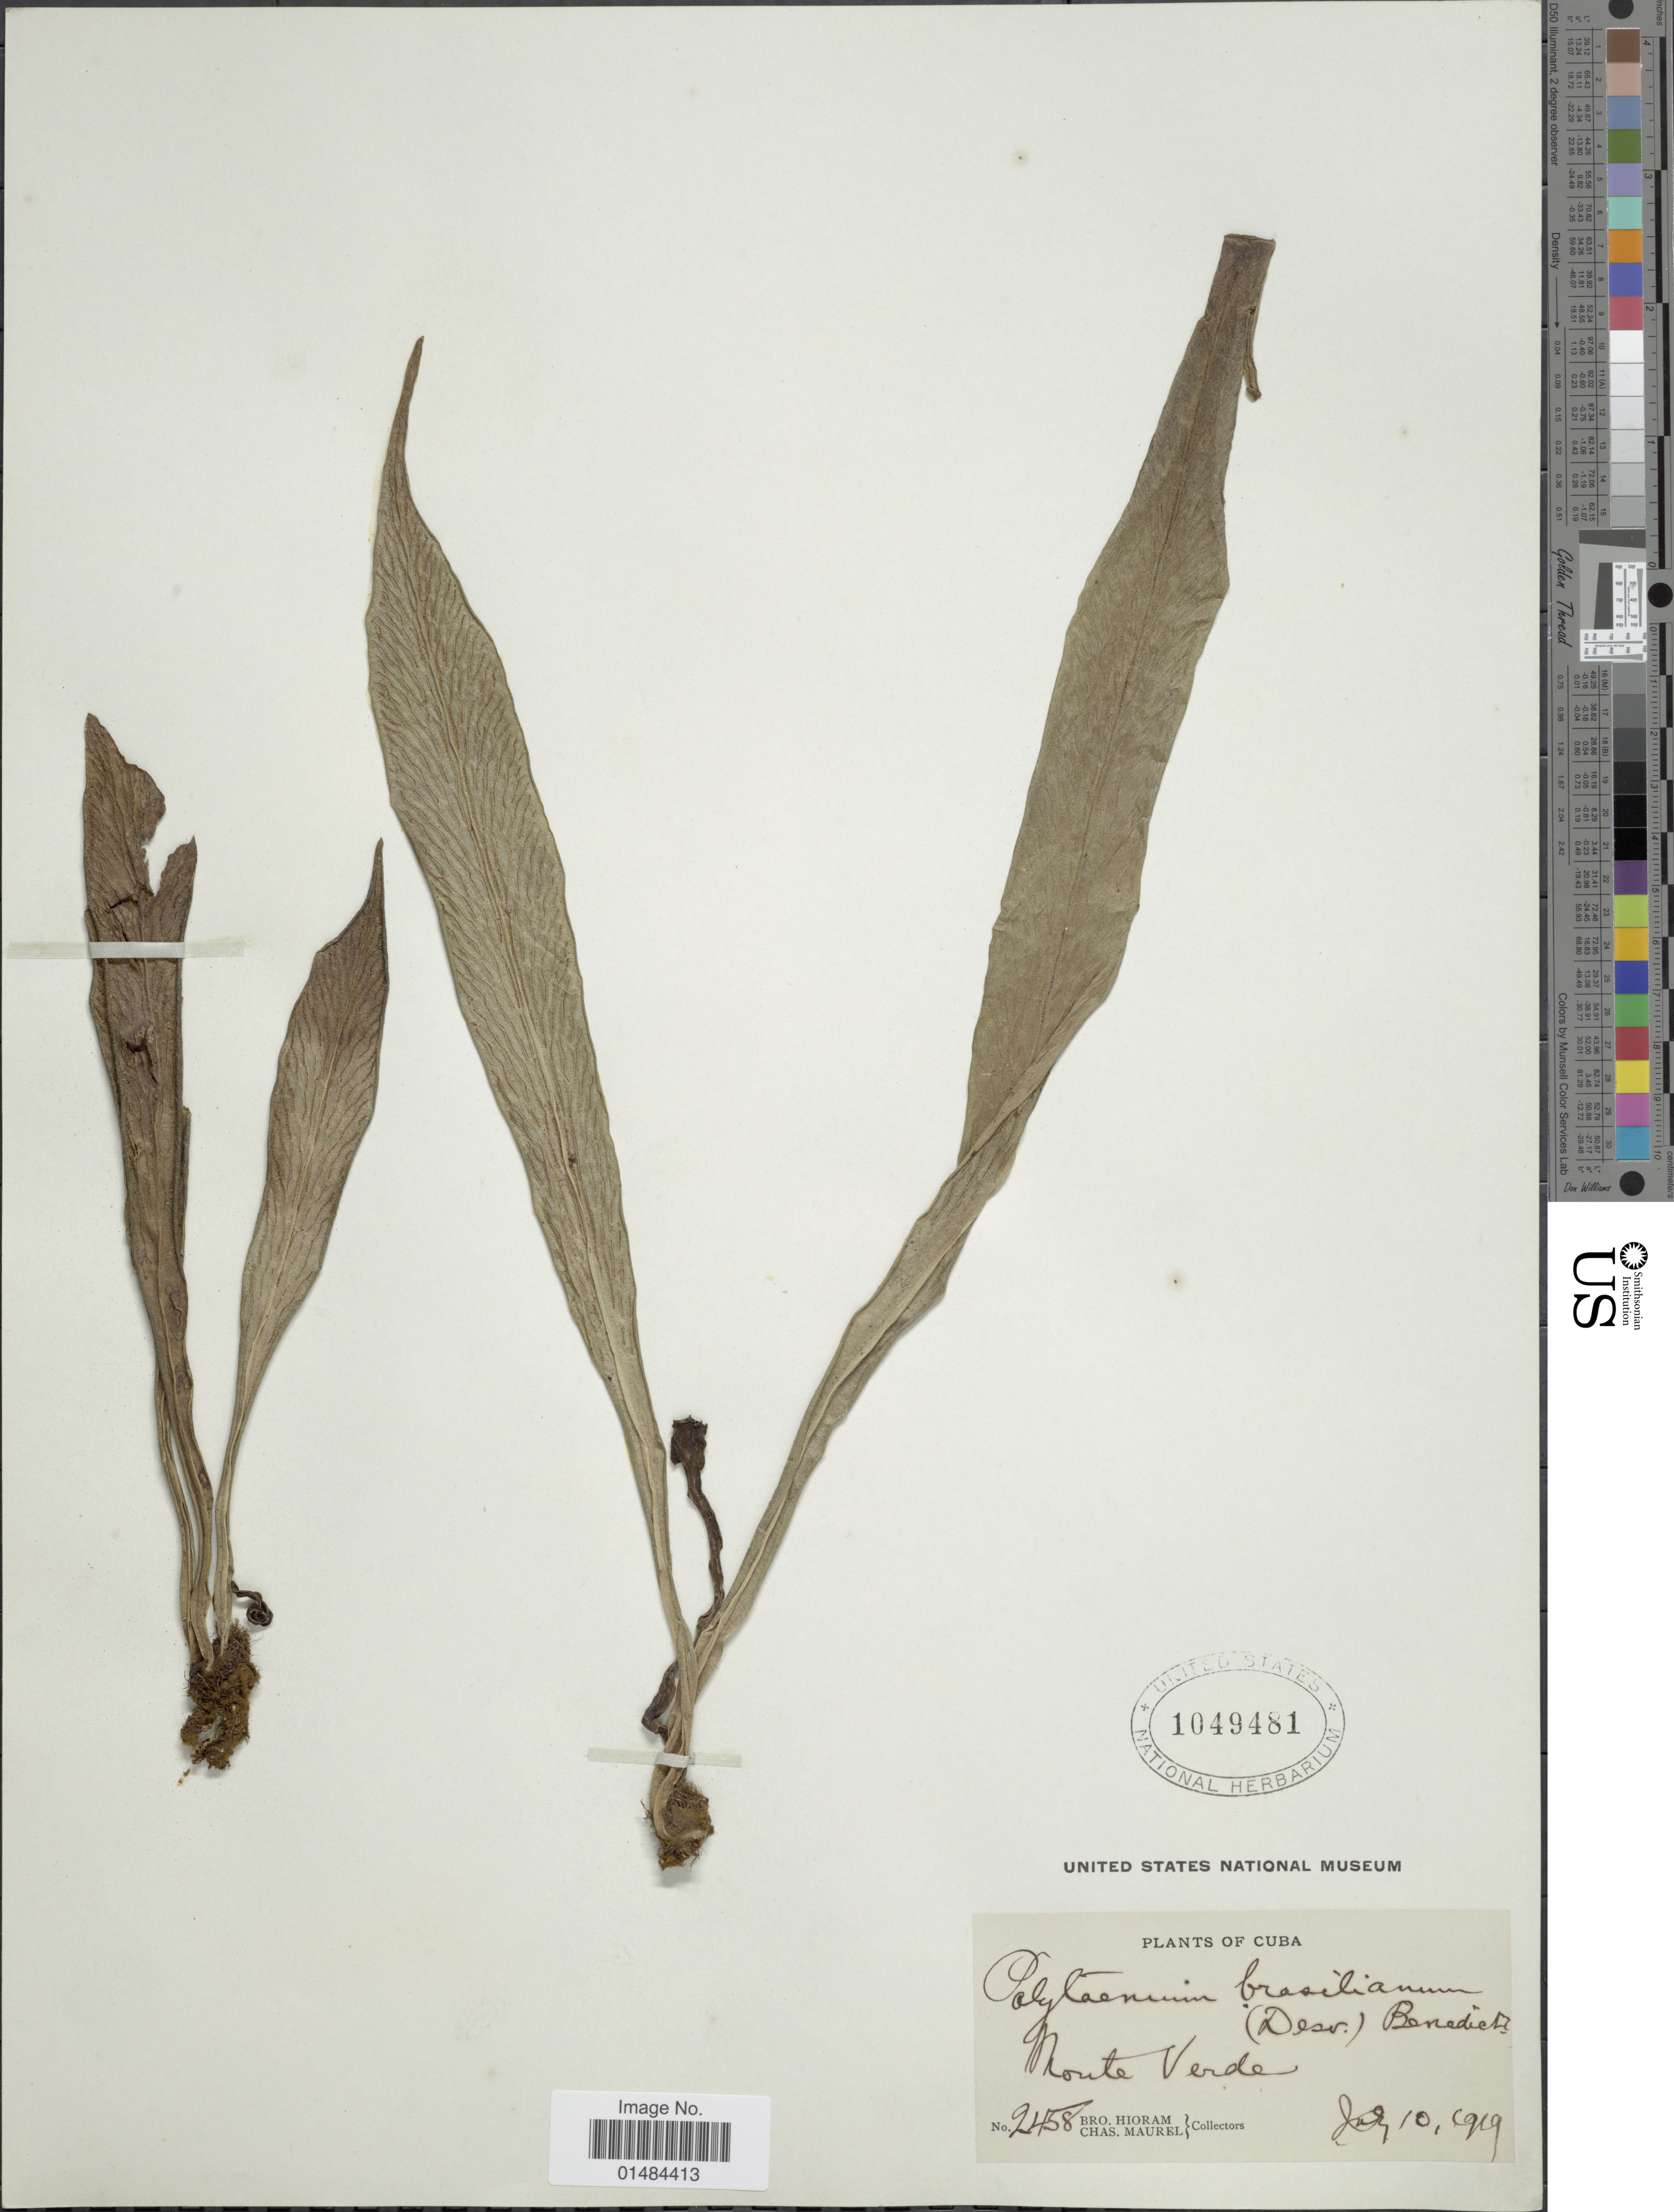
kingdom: Plantae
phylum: Tracheophyta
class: Polypodiopsida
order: Polypodiales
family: Pteridaceae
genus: Polytaenium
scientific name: Polytaenium cajenense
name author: (Desv.) Benedict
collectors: Bro. Hioram & C. Maurel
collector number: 2458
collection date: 1919-07-10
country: Cuba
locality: Cuba, Monte Verde.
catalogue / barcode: US 1049481